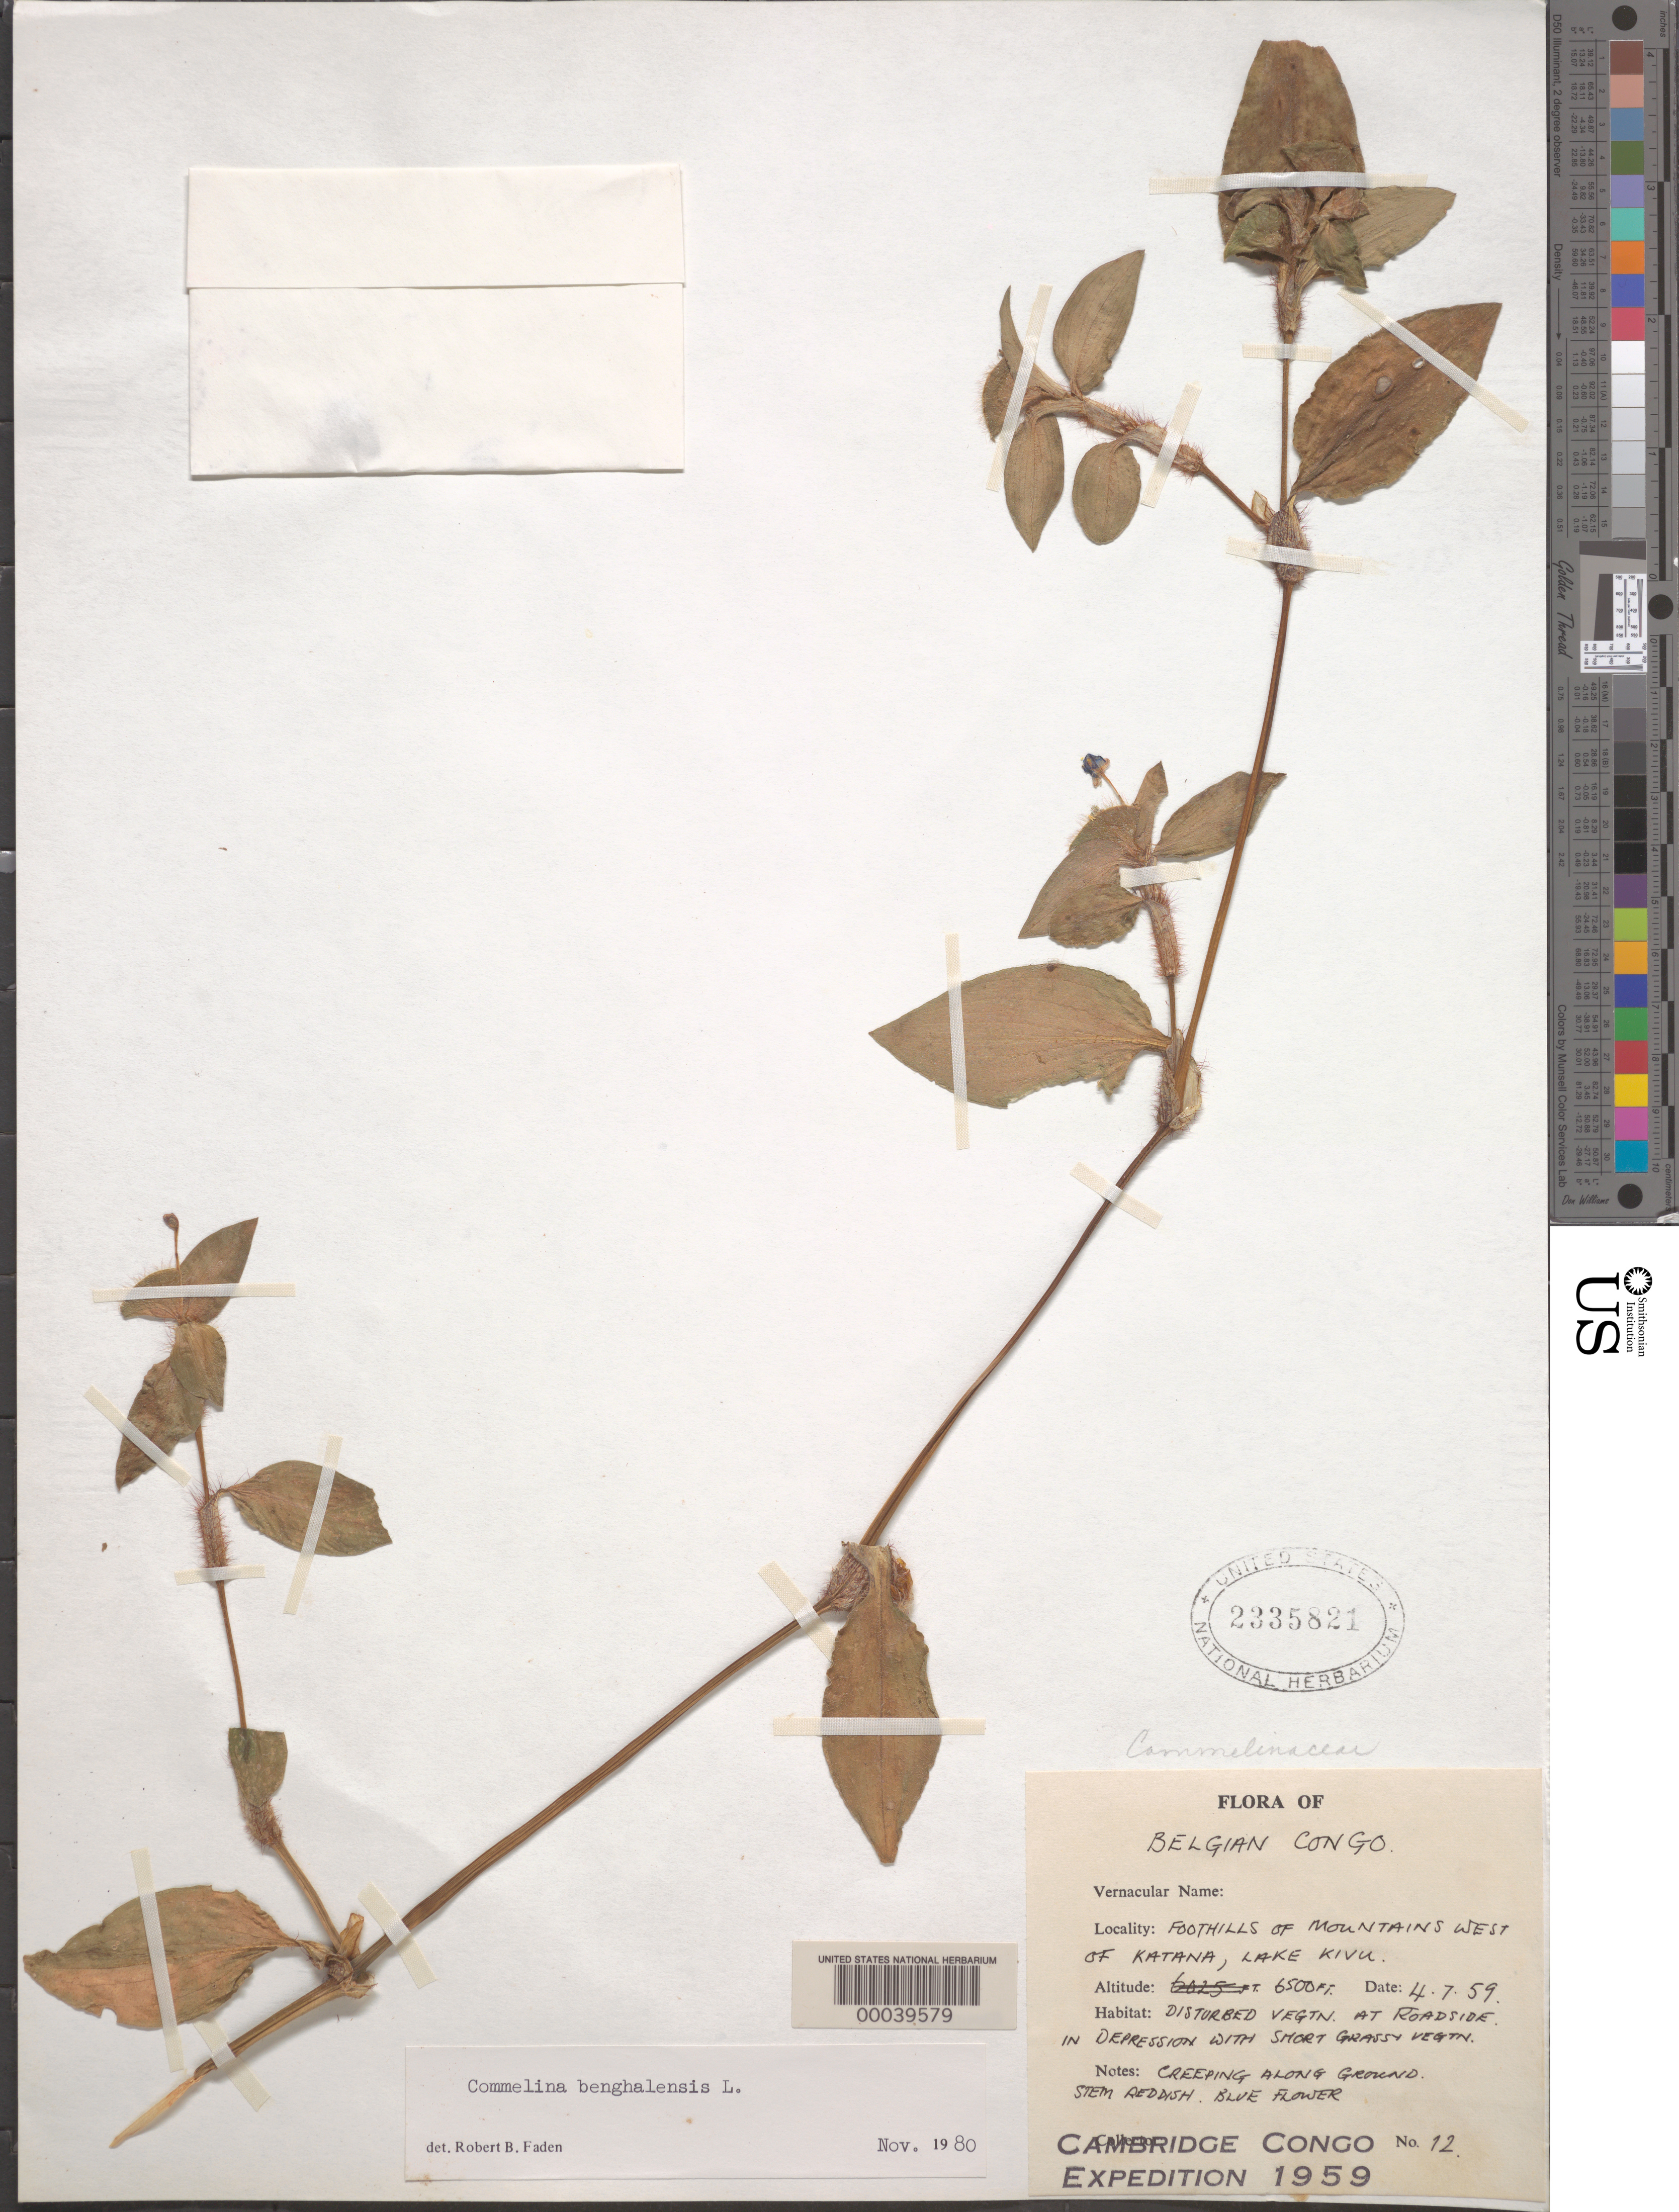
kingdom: Plantae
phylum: Tracheophyta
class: Liliopsida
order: Commelinales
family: Commelinaceae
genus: Commelina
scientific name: Commelina benghalensis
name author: L.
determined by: Faden, Robert B., (US), Smithsonian Institution - National Museum of Natural History (UNITED STATES)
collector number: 12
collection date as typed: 04 Jul 1959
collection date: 1959-07-04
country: Congo, Democratic Republic of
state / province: Sud-Kivu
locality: W of Katana, Lake Kivu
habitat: Roadside; disturbed vegetation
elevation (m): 1983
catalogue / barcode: US 2335821